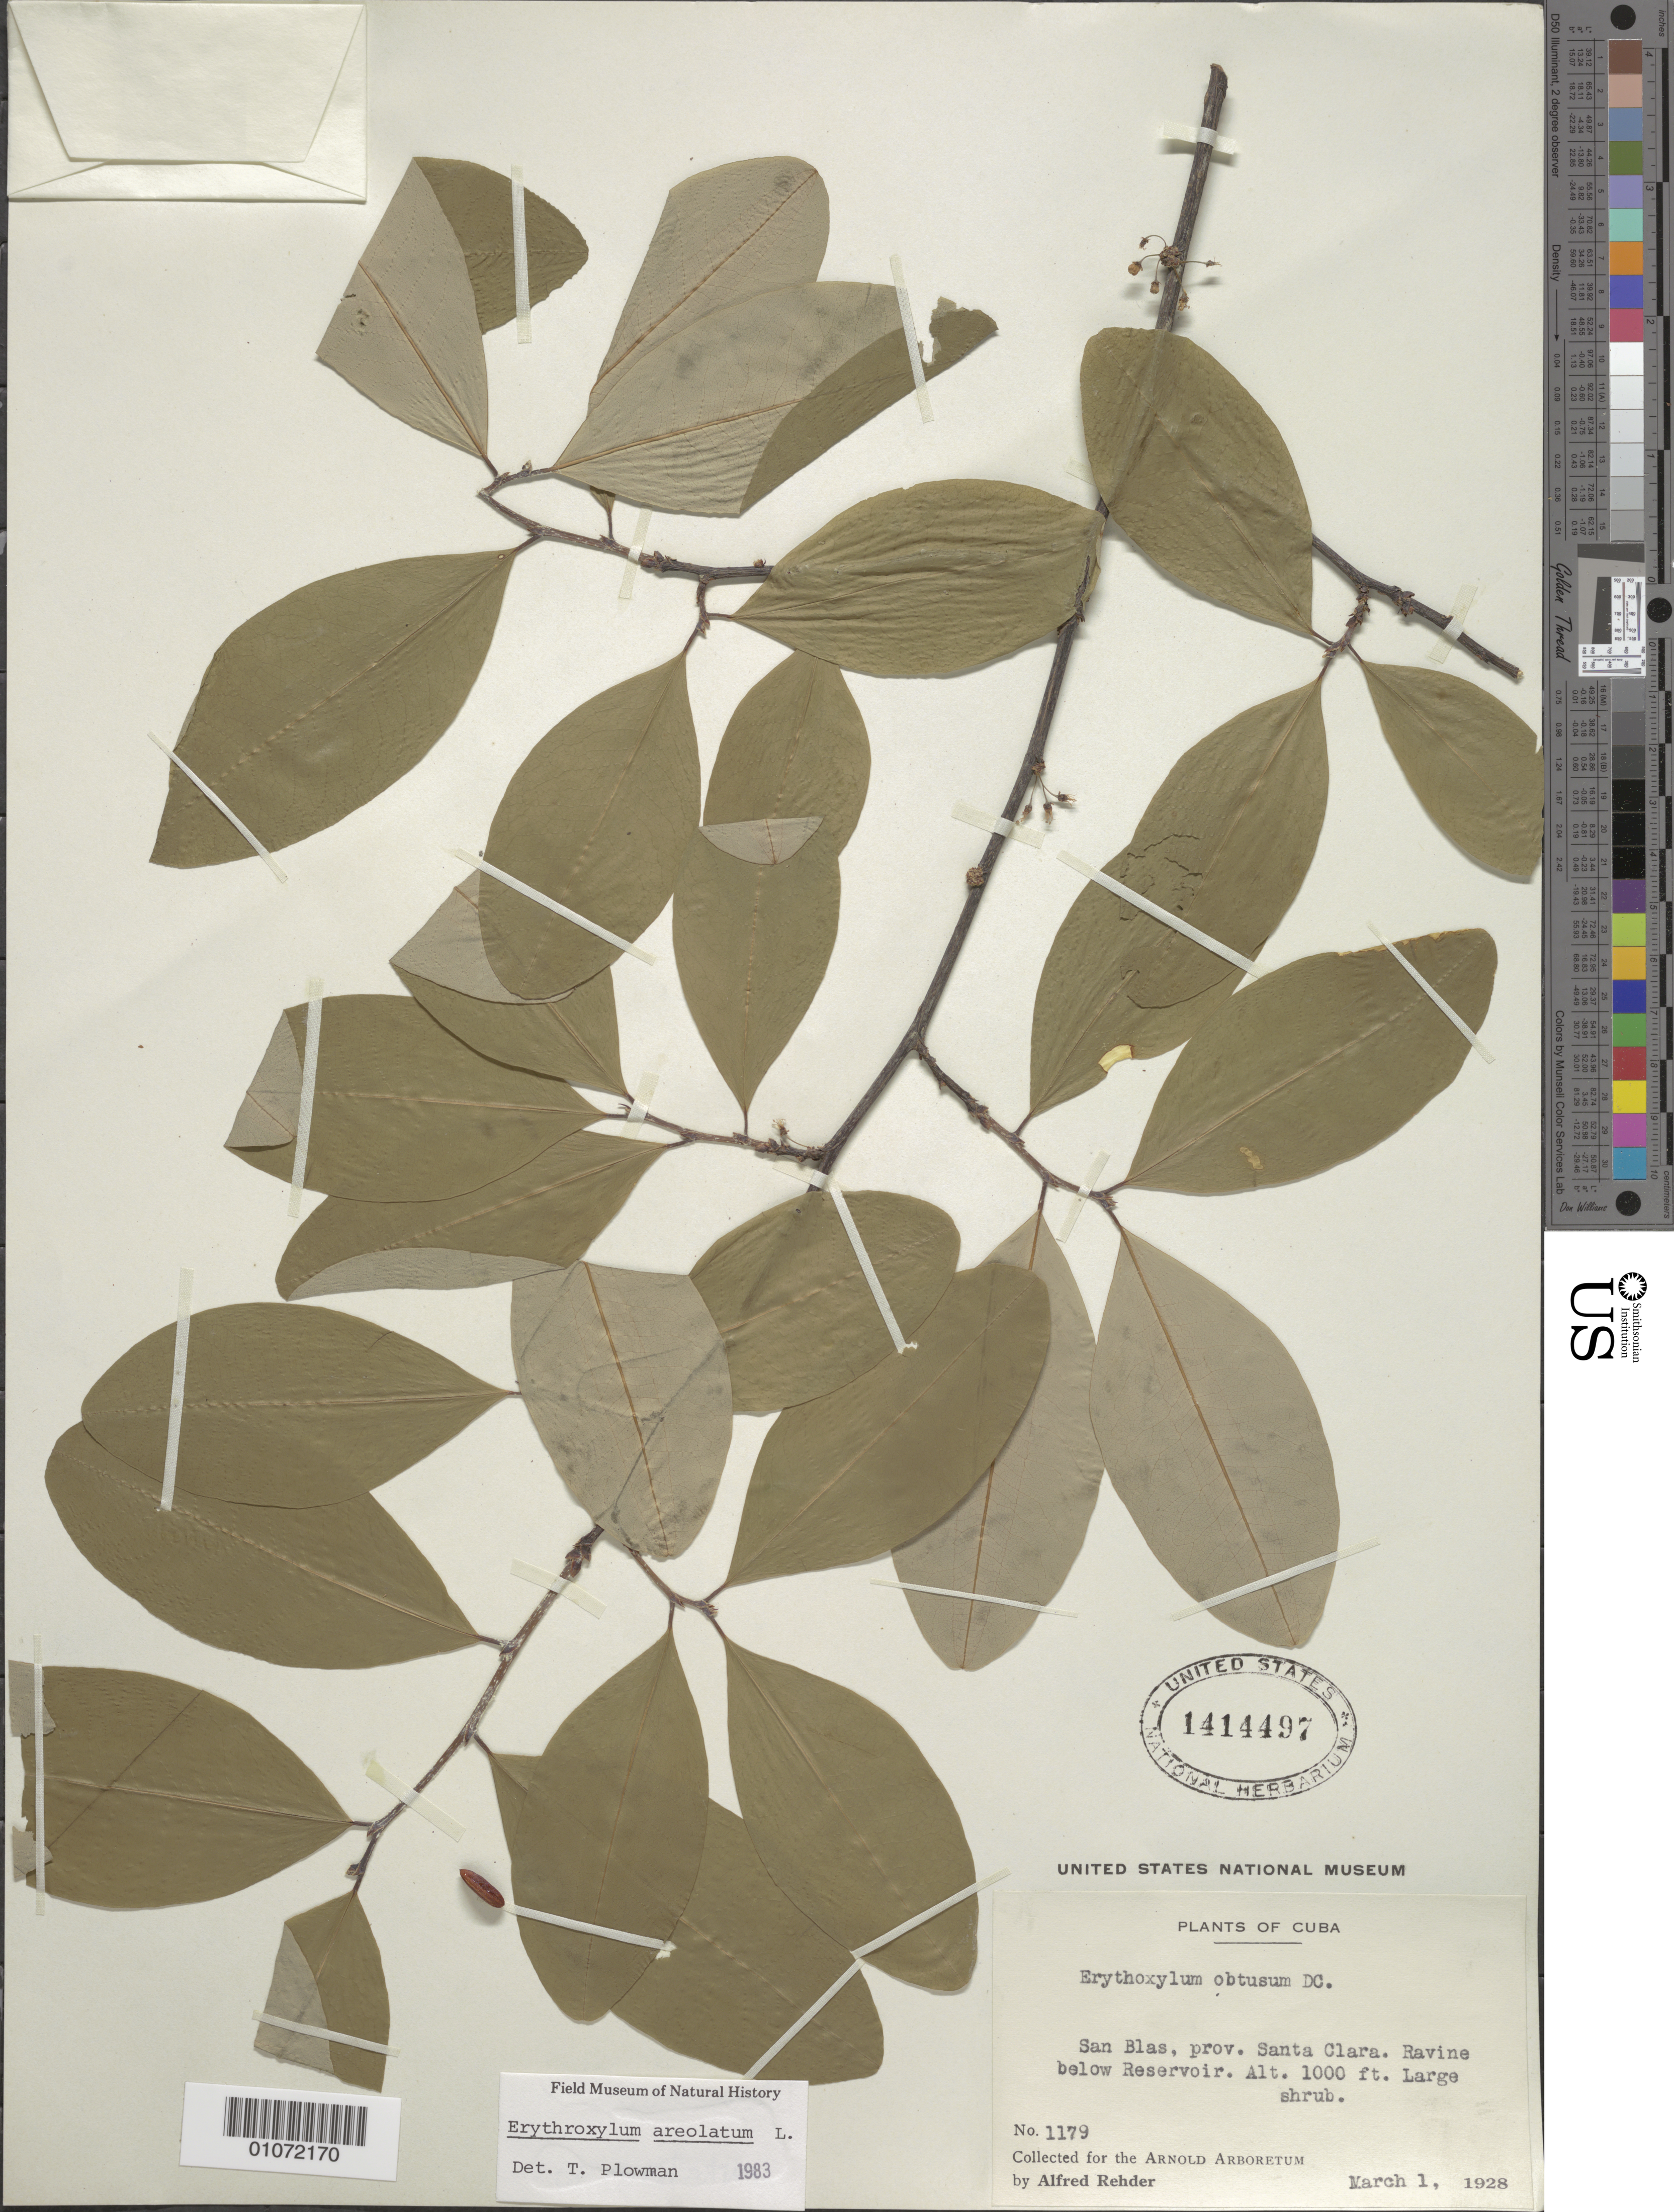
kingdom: Plantae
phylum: Tracheophyta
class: Magnoliopsida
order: Malpighiales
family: Erythroxylaceae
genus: Erythroxylum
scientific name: Erythroxylum aerolatum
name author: L.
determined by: Plowman, T.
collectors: A. Rehder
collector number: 1179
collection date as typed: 01 Mar 1928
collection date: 1928-03-01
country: Cuba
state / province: Villa Clara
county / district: Santa Clara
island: Cuba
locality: San Belas, prov Santa Clara Ravine below Reservoir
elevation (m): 305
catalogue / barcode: US 1414497